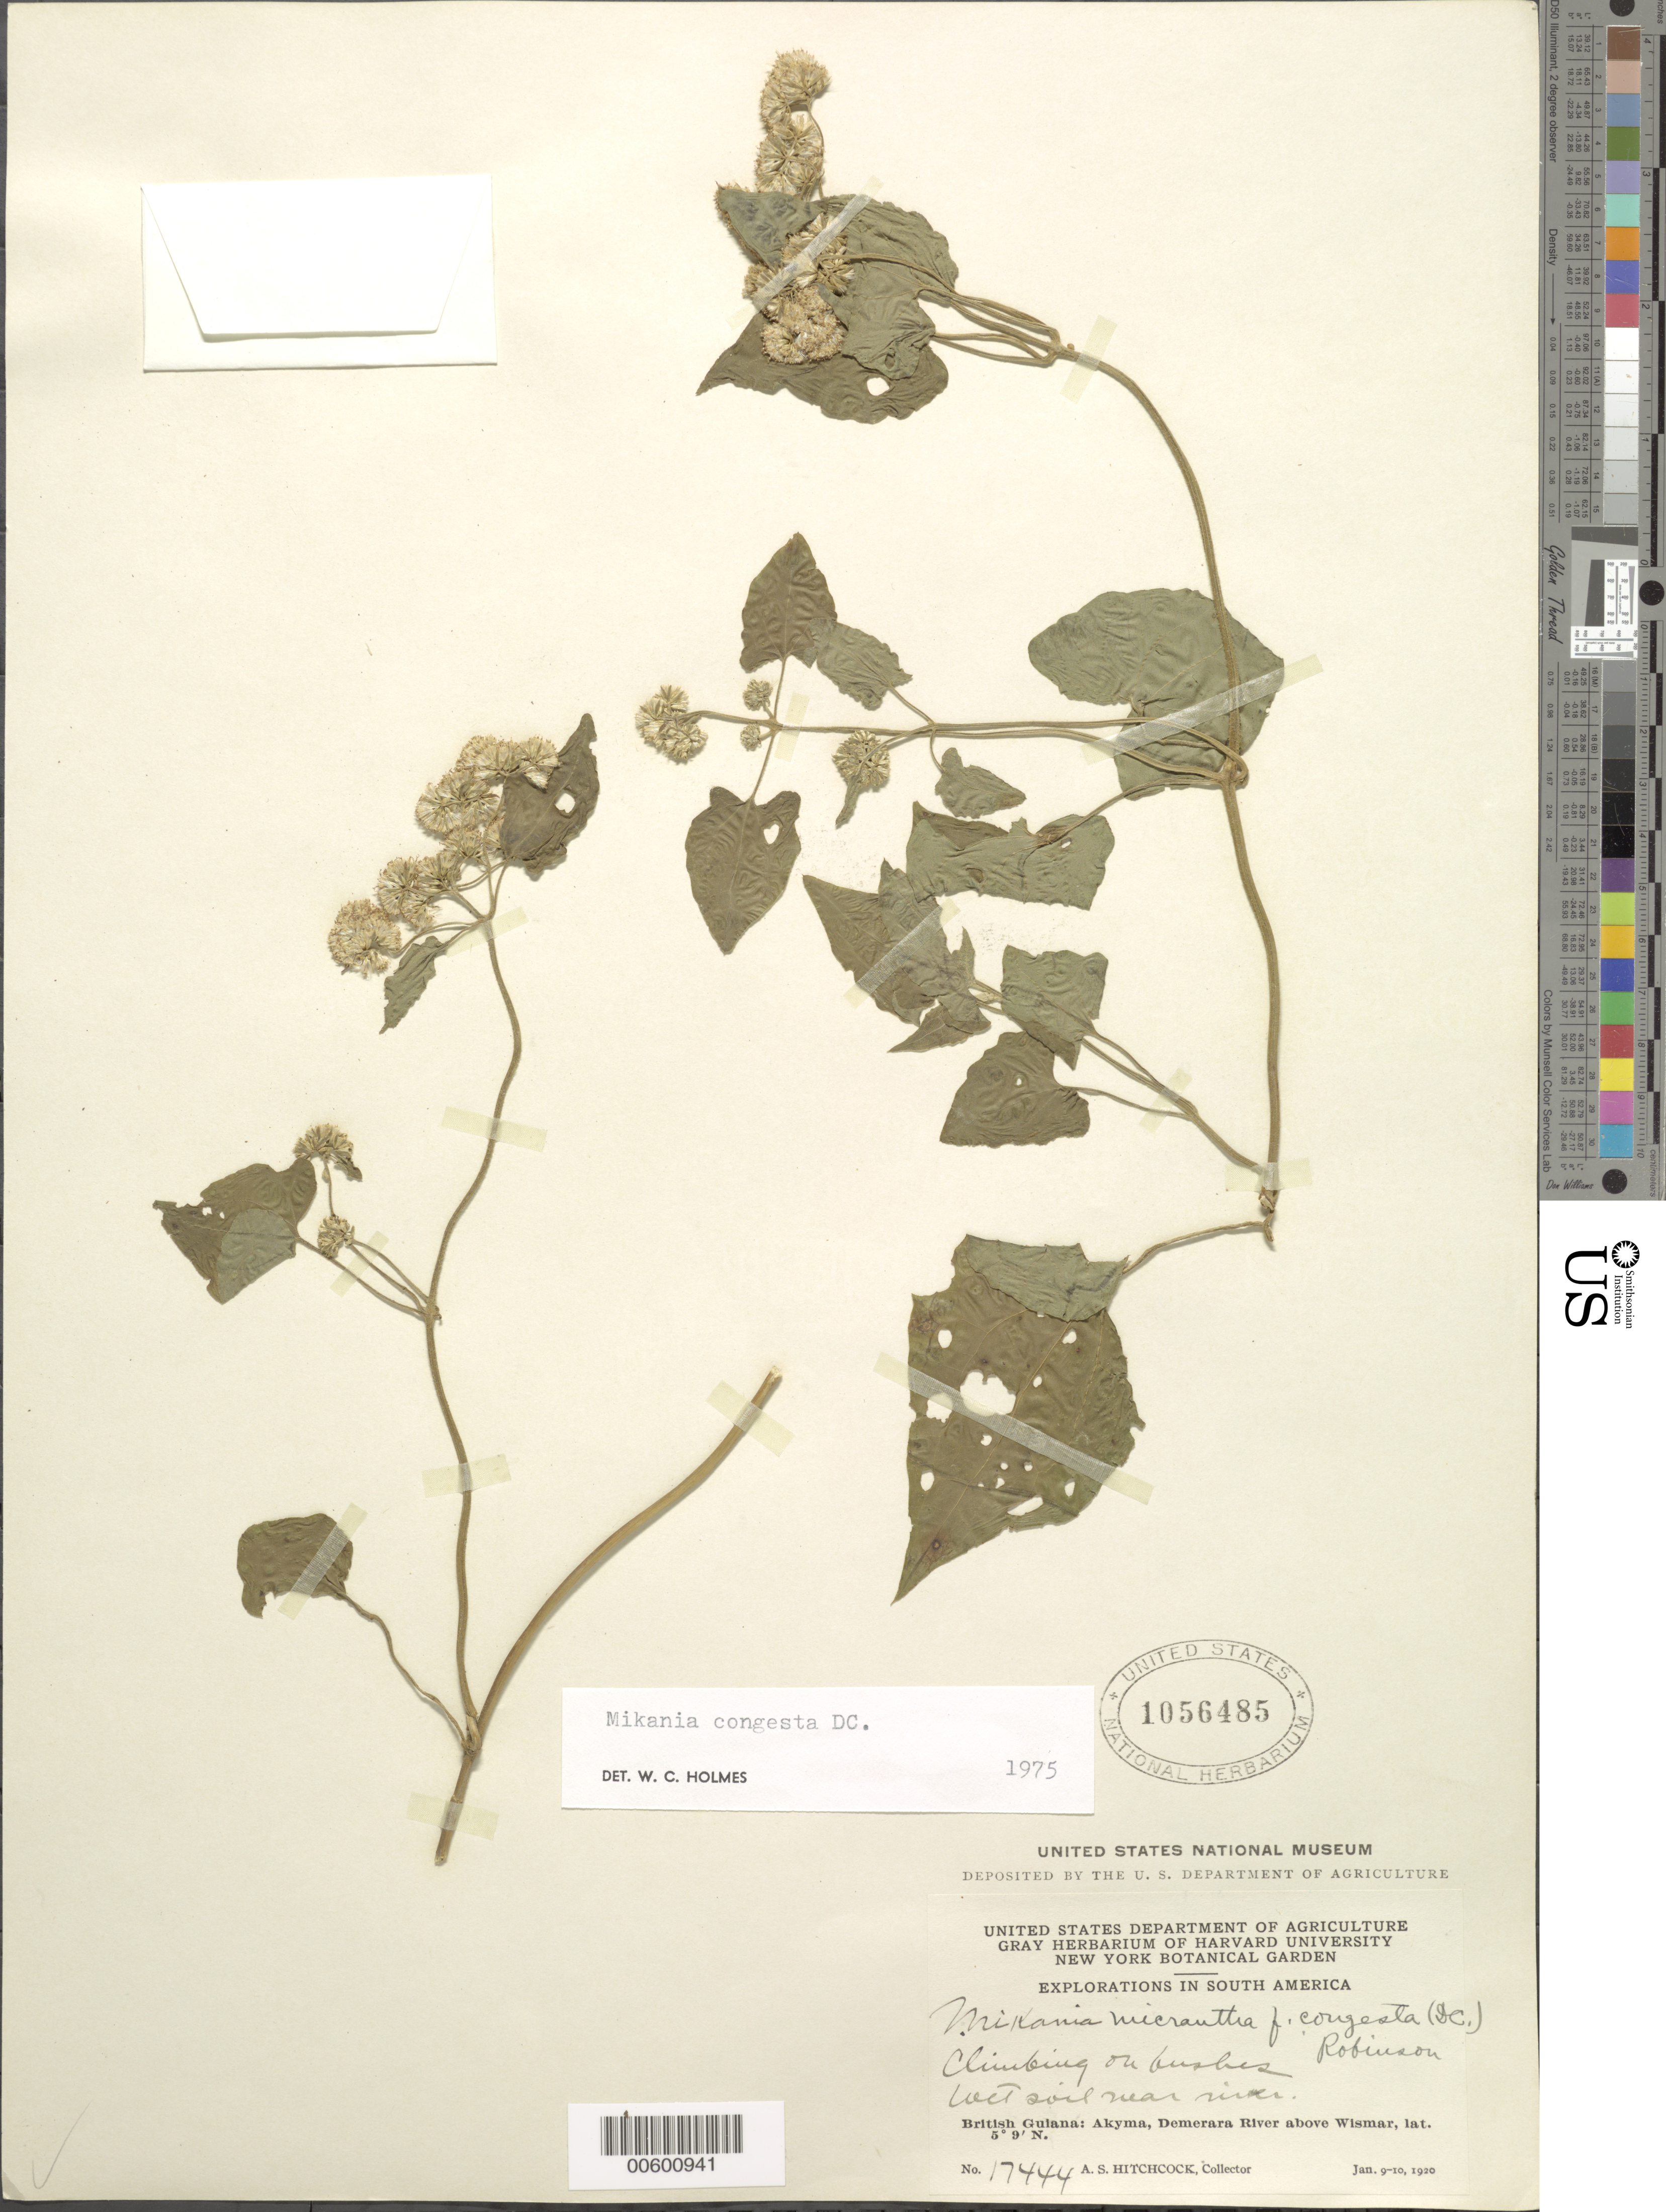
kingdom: Plantae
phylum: Tracheophyta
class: Magnoliopsida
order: Asterales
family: Asteraceae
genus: Mikania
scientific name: Mikania congesta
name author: DC.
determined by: Holmes, W. C.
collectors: A. S. Hitchcock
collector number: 17444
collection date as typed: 9-Jan-20 to 10-Jan-20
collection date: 1920-01-09/1920-01-10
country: Guyana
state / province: U. Demerara-Berbice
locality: Akyma, Demerara River above Wismar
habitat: Wet soil near river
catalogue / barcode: US 1056485